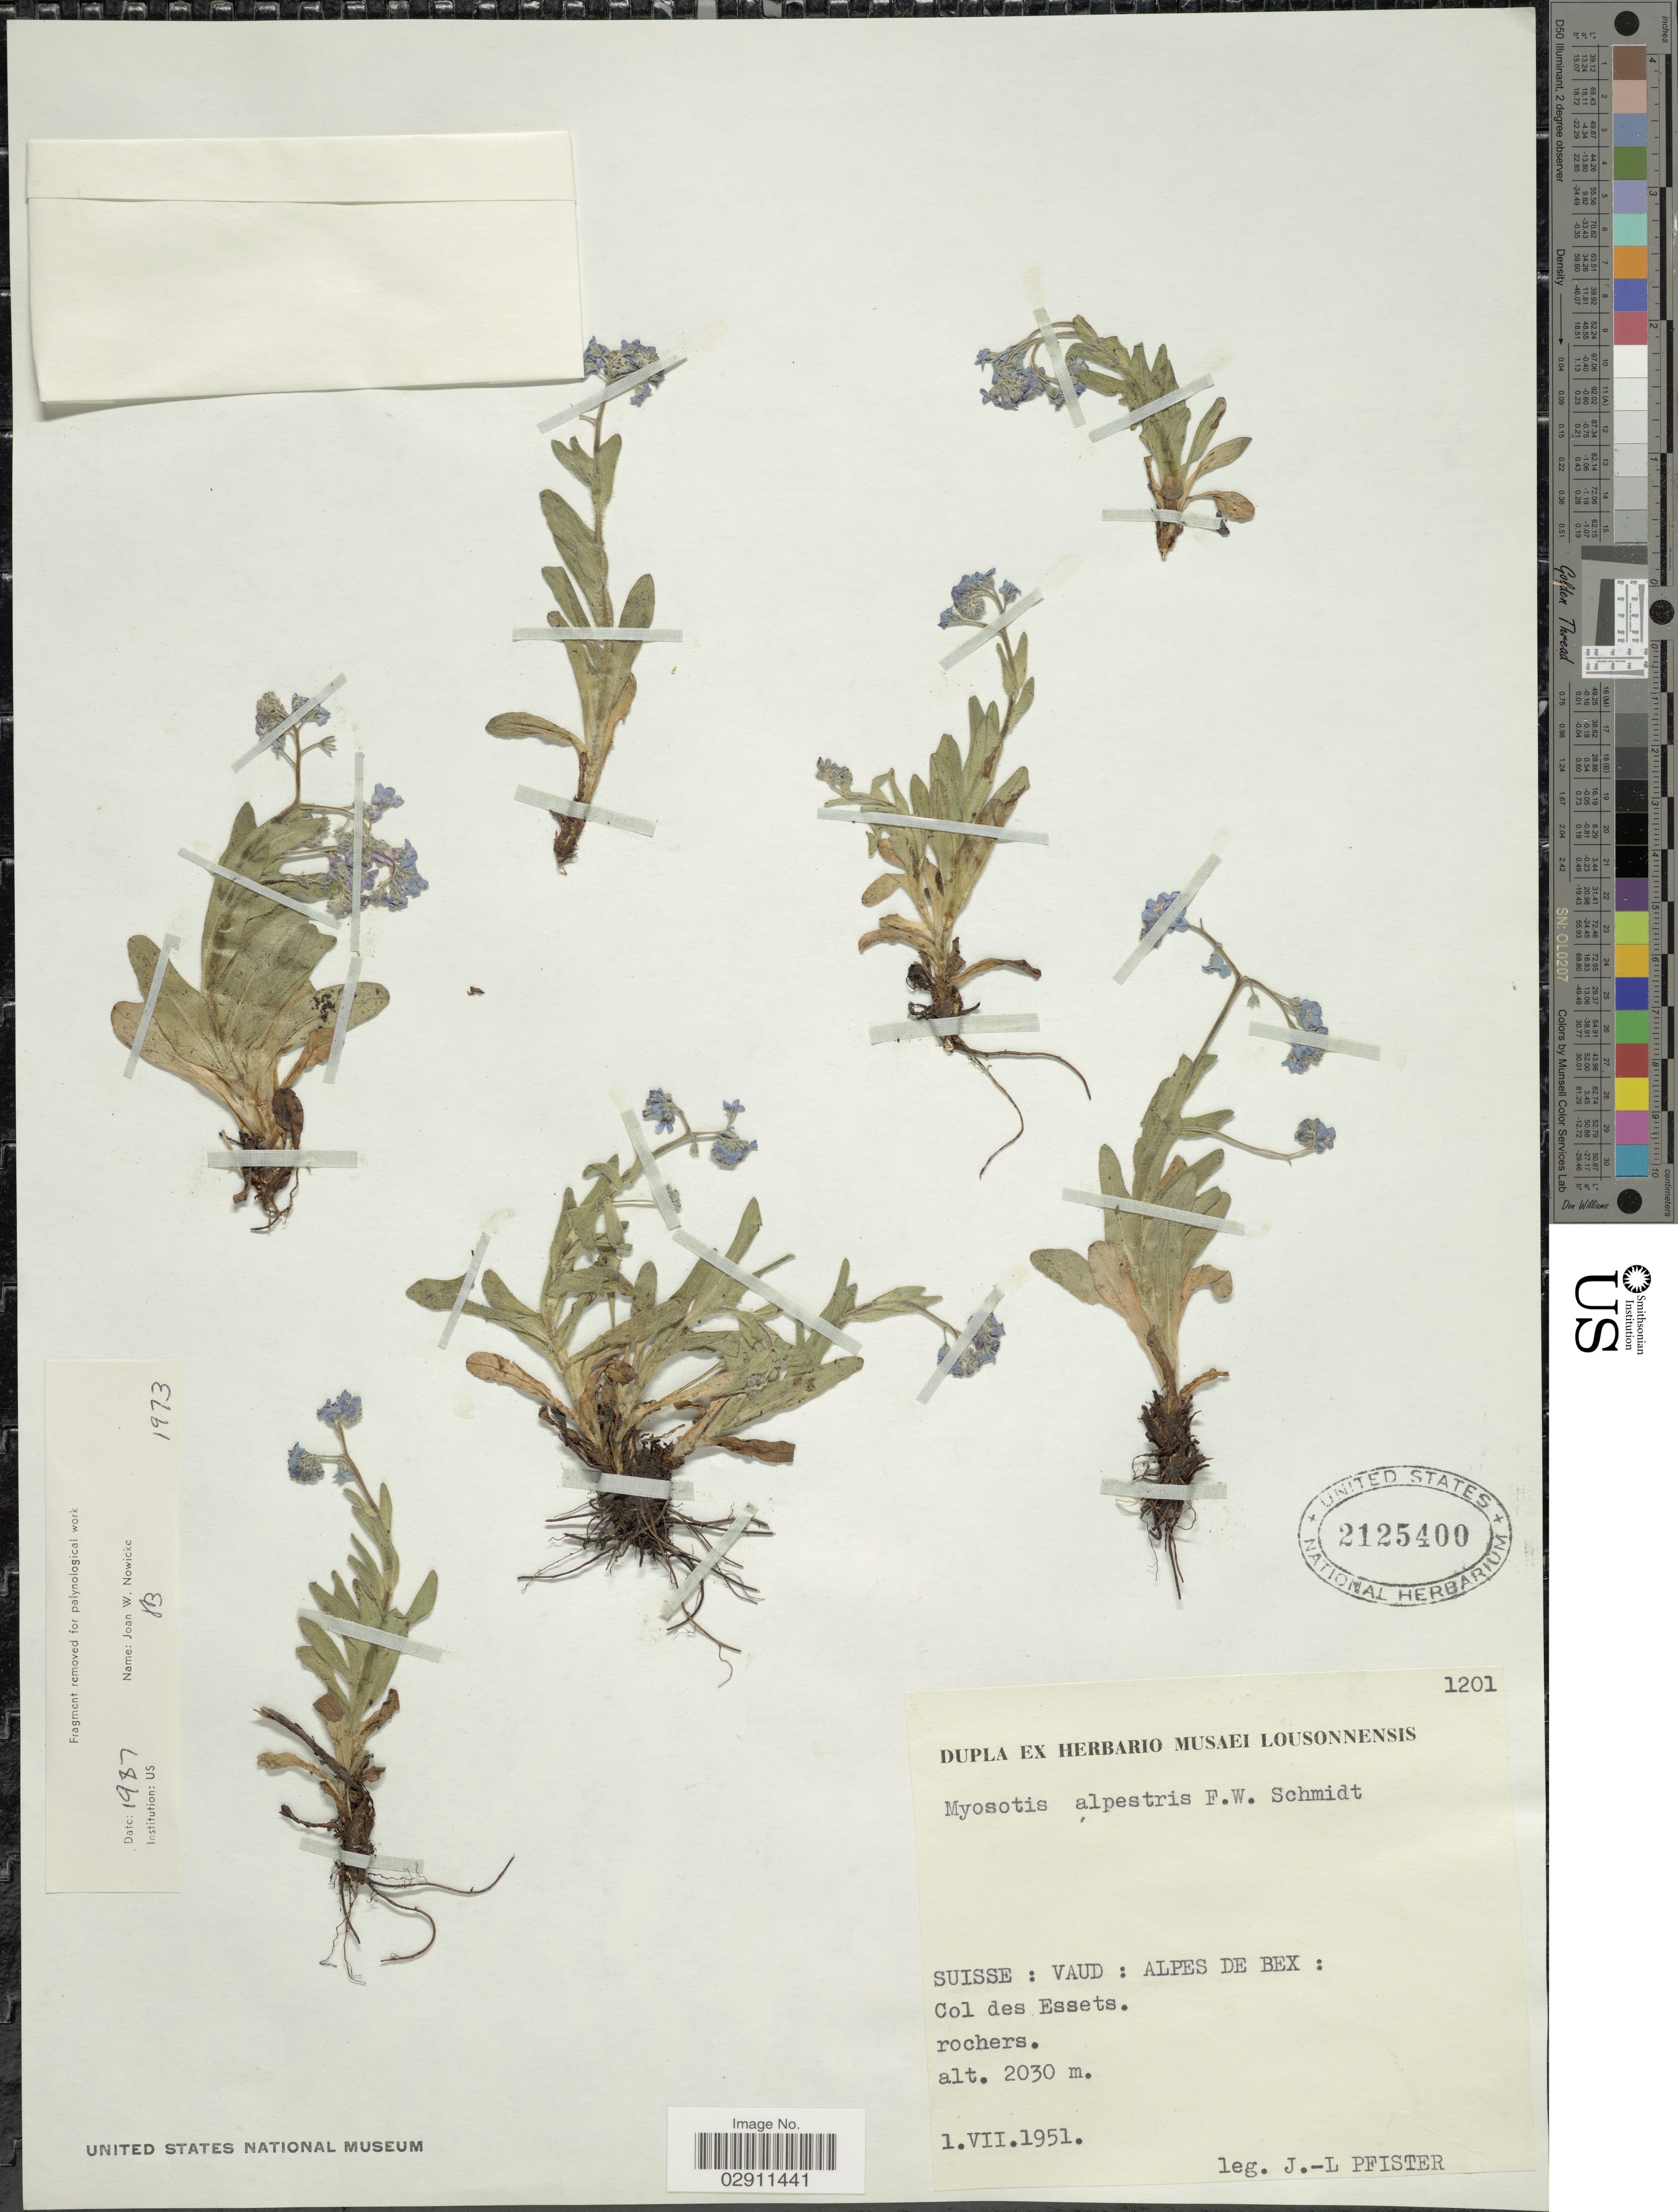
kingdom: Plantae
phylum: Tracheophyta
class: Magnoliopsida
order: Boraginales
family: Boraginaceae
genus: Myosotis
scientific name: Myosotis alpestris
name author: F.W. Schmidt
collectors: J. Pfister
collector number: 1201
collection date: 1951-07-01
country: Switzerland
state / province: Vaud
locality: Suisse: Alpes de Bex: Col des Essets.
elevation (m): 2030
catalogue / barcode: US 2125400